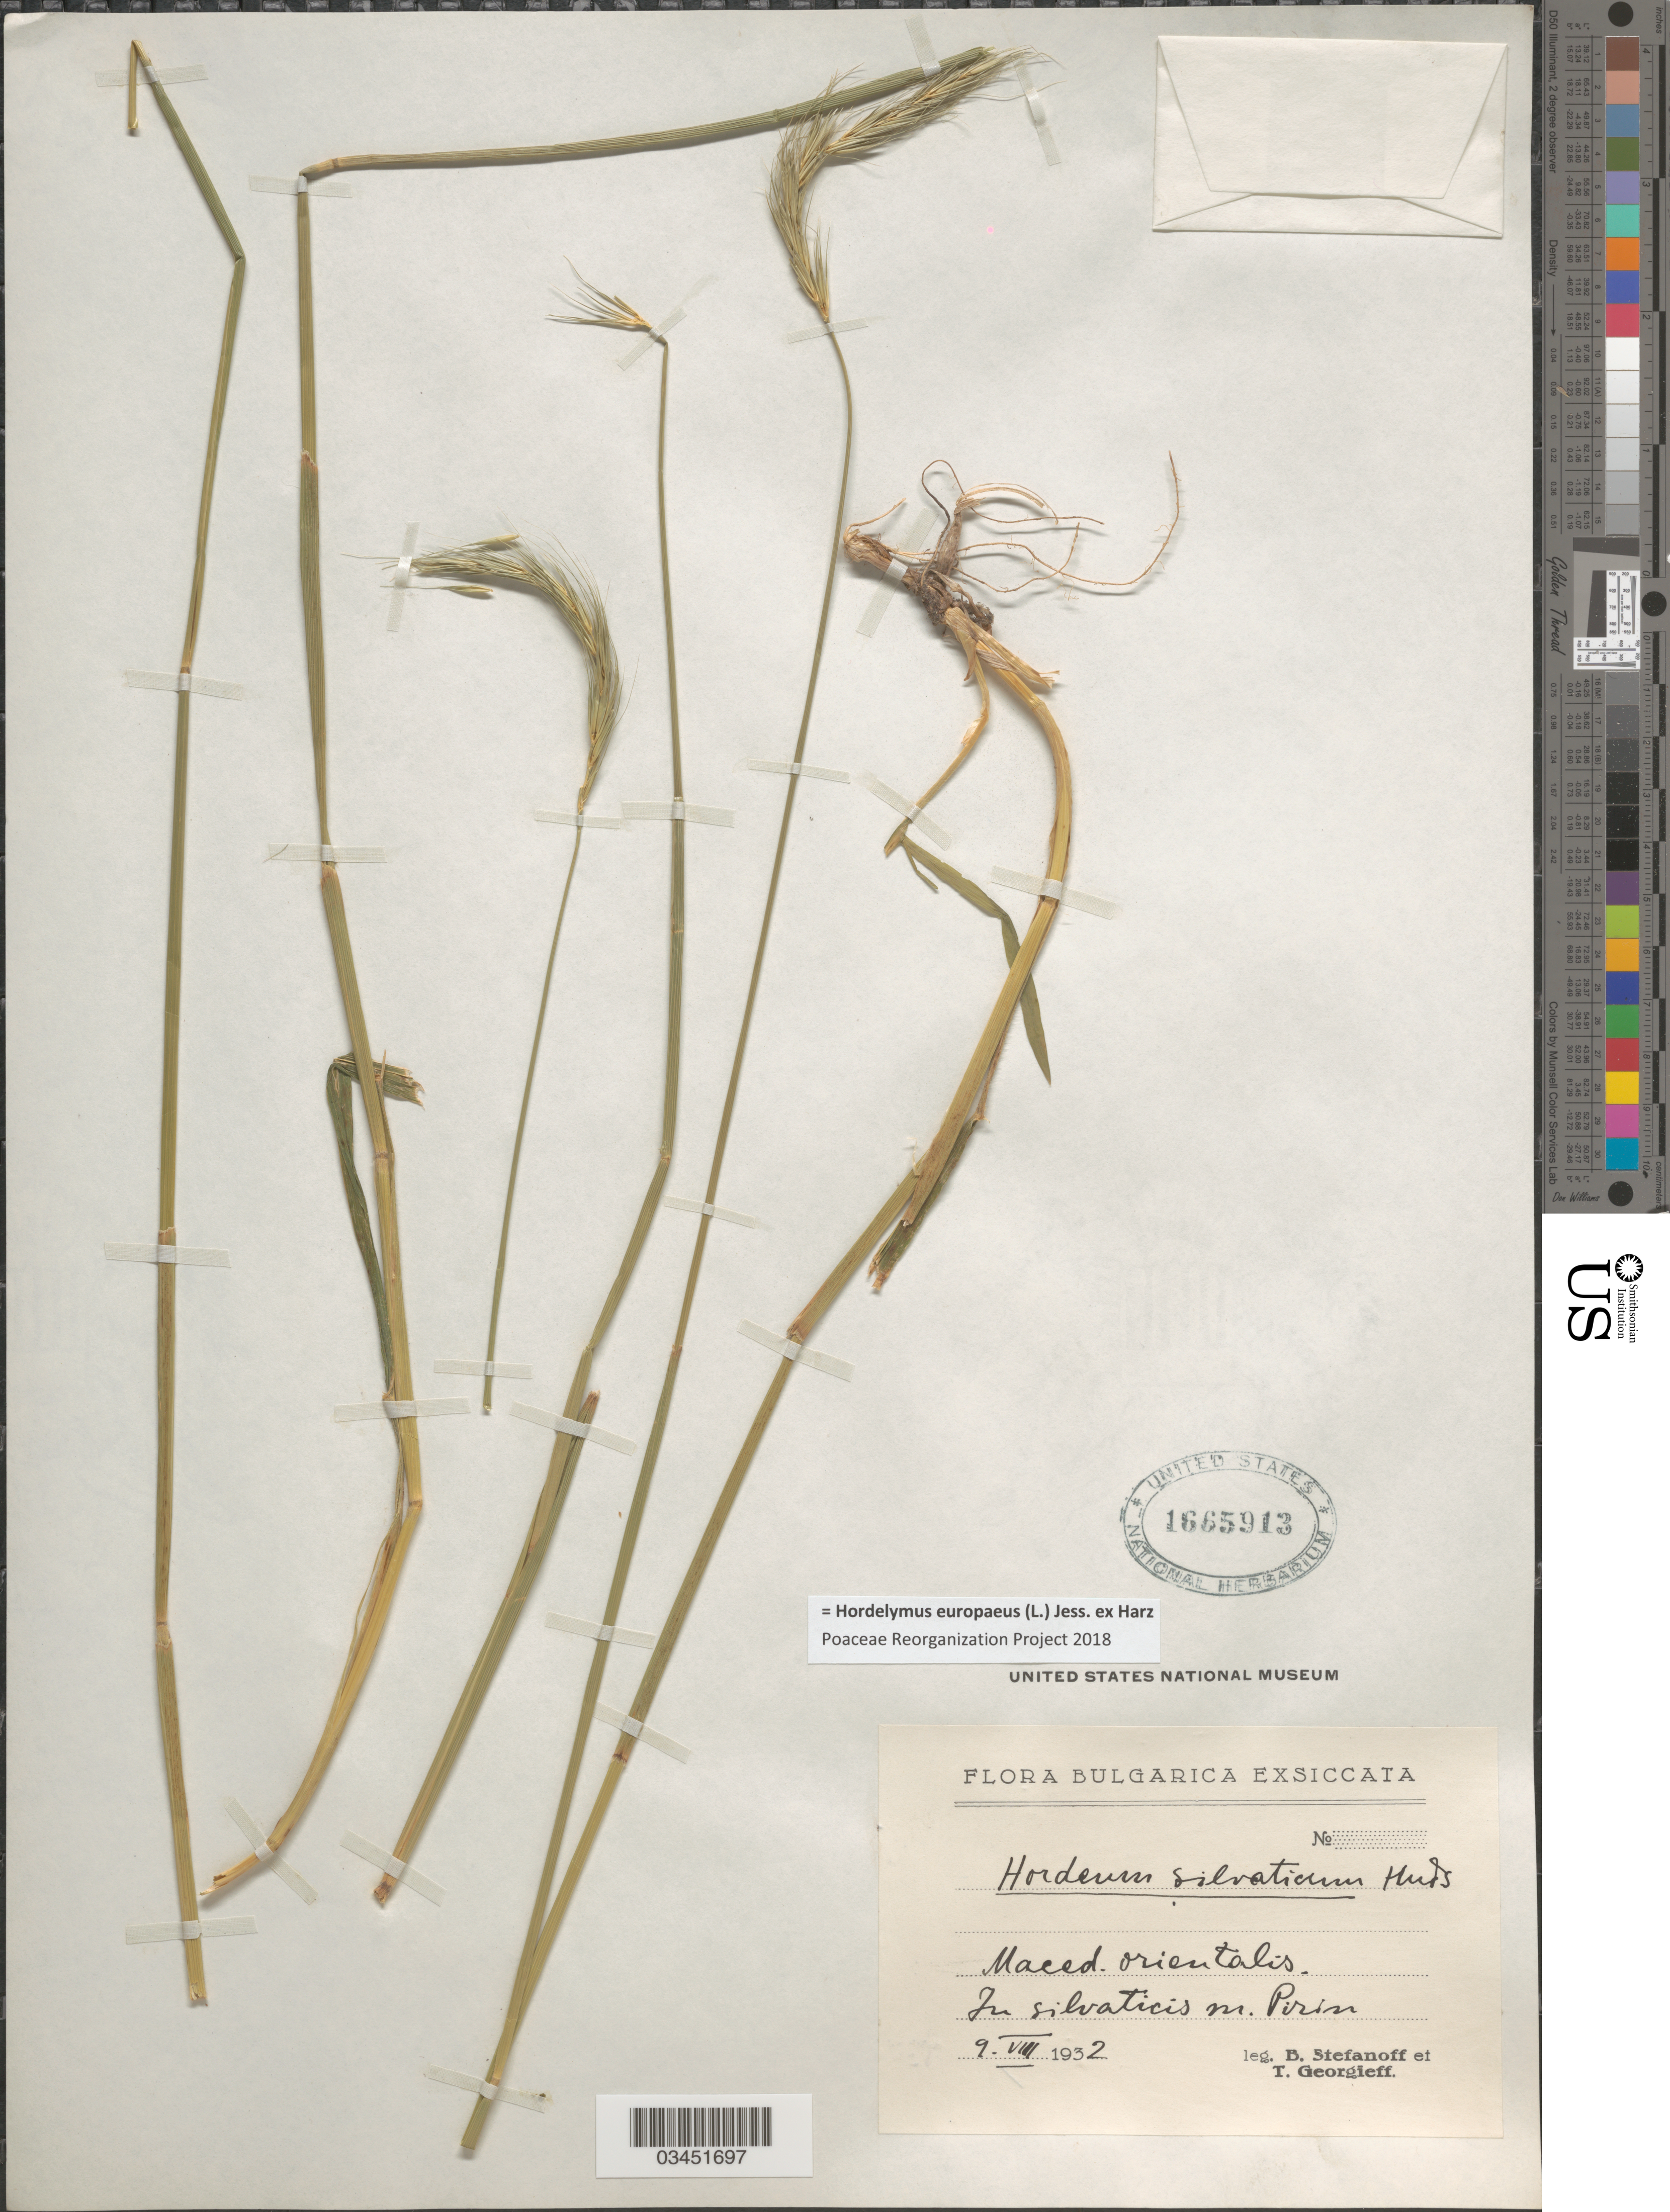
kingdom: Plantae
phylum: Tracheophyta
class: Liliopsida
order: Poales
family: Poaceae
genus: Hordelymus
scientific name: Hordelymus europaeus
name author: (L.) Jess. ex Harz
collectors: B. Stefanoff & T. Georgieff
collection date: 1932-08-09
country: Bulgaria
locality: Bulgarica. Maced. orientalis. In silvaticis m. Pirin.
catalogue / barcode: US 1665913